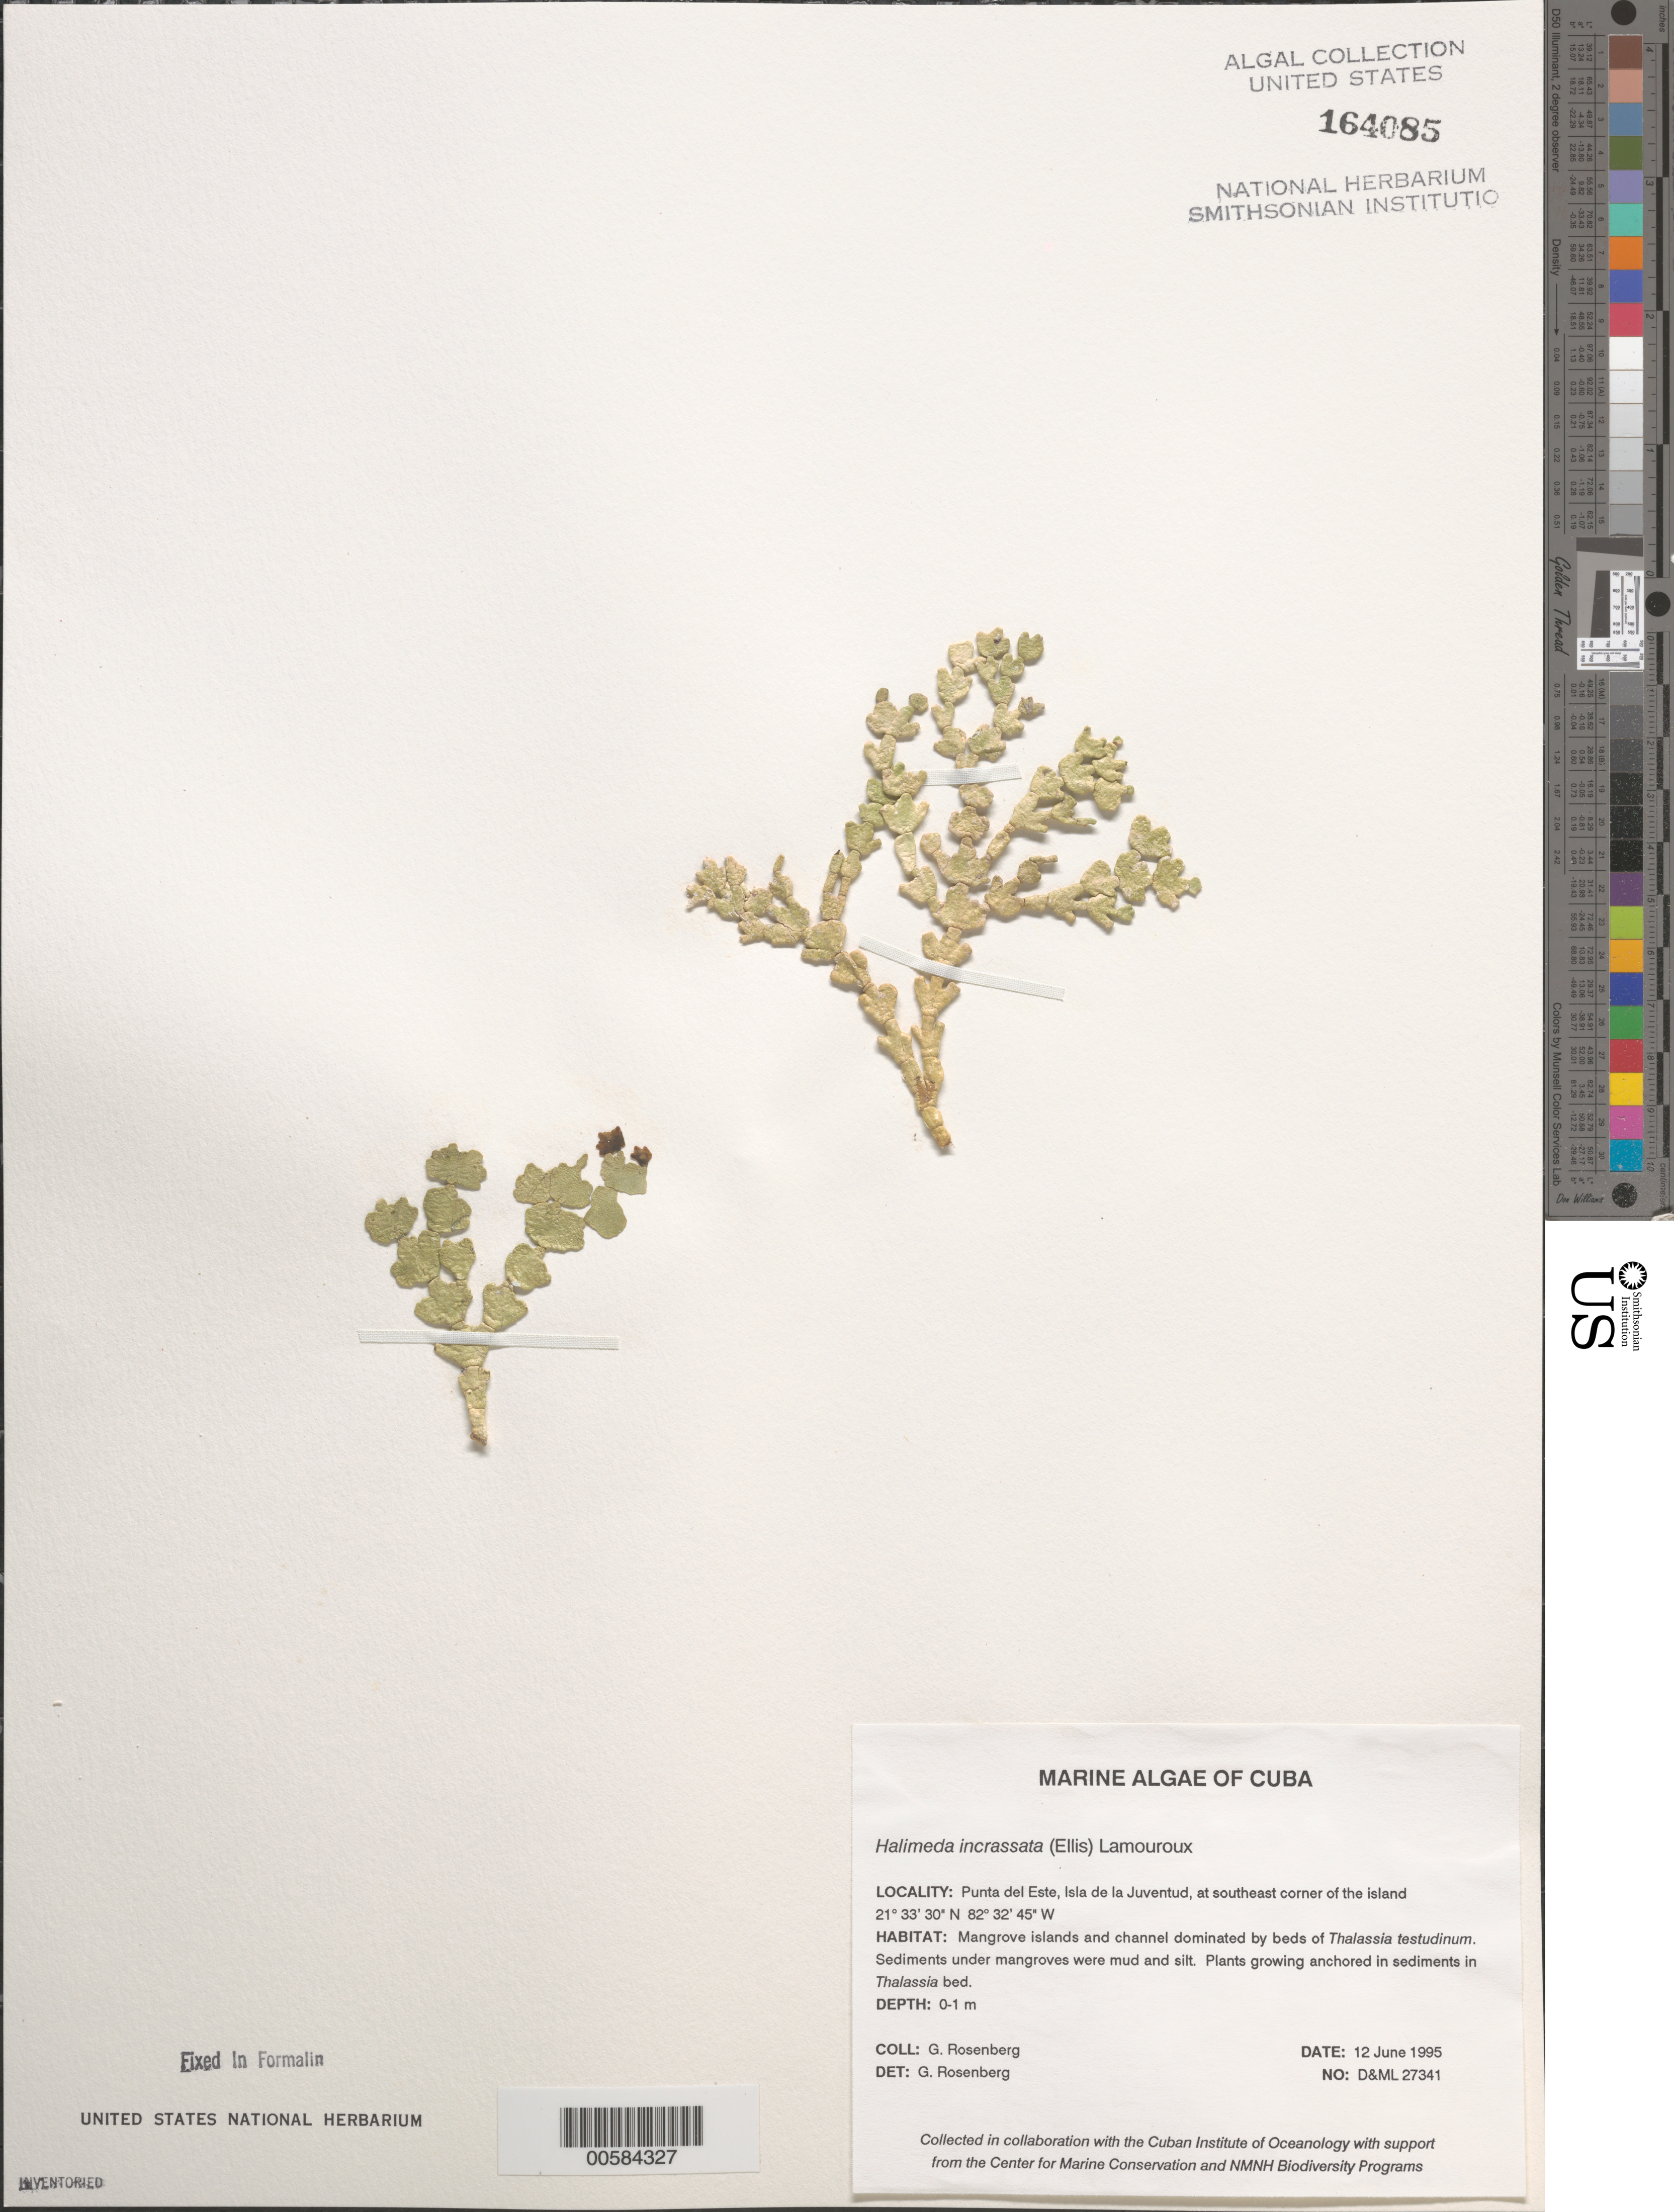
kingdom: Plantae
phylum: Chlorophyta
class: Ulvophyceae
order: Bryopsidales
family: Halimedaceae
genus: Halimeda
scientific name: Halimeda incrassata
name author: (J. Ellis) J.V.Lamouroux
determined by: Rosenberg, G.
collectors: G. Rosenberg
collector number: D&ML 27341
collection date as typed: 12 Jun 1995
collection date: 1995-06-12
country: Cuba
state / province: Isla de La Juventud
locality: Punta del este, isla de la juventud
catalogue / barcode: US 164085